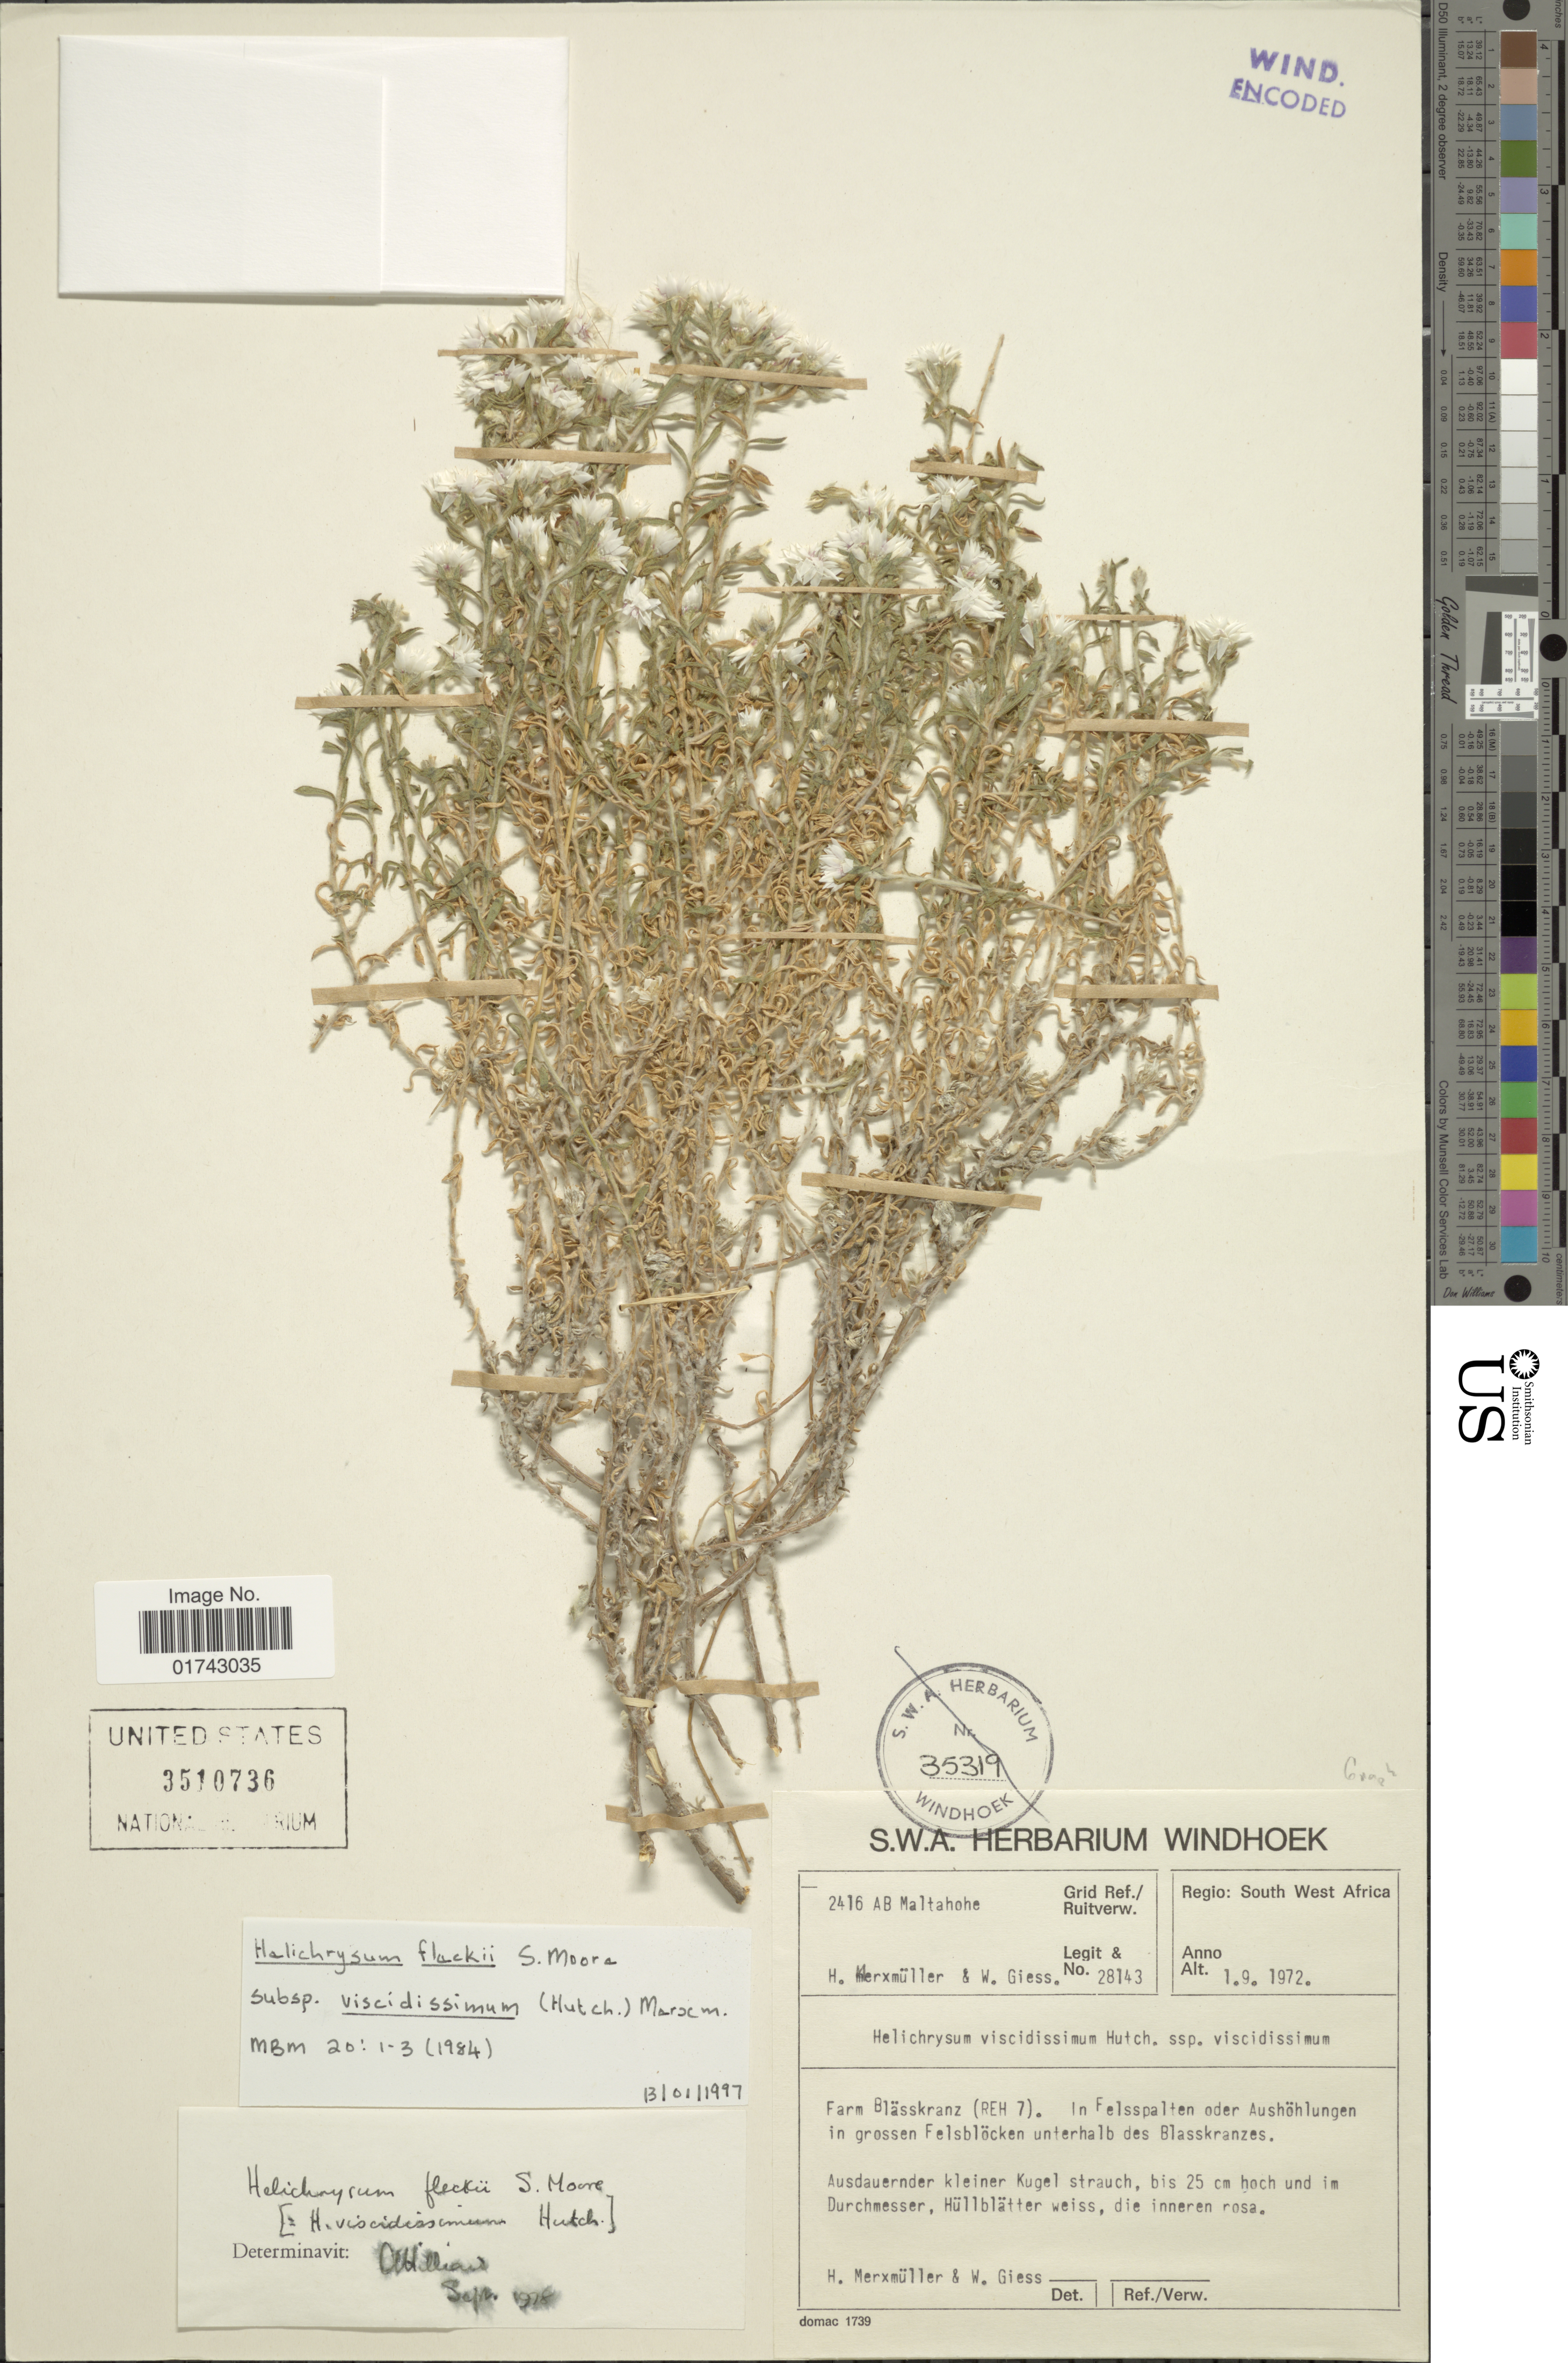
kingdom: Plantae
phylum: Tracheophyta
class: Magnoliopsida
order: Asterales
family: Asteraceae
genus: Helichrysum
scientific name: Helichrysum fleckii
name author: S. Moore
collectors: H. Merxmueller & W. Giess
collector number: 28143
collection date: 1972-09-01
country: Namibia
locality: Regio: South West Africa, Maltahohe, Farm Blasskranz (REH 7)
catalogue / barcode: US 3510736